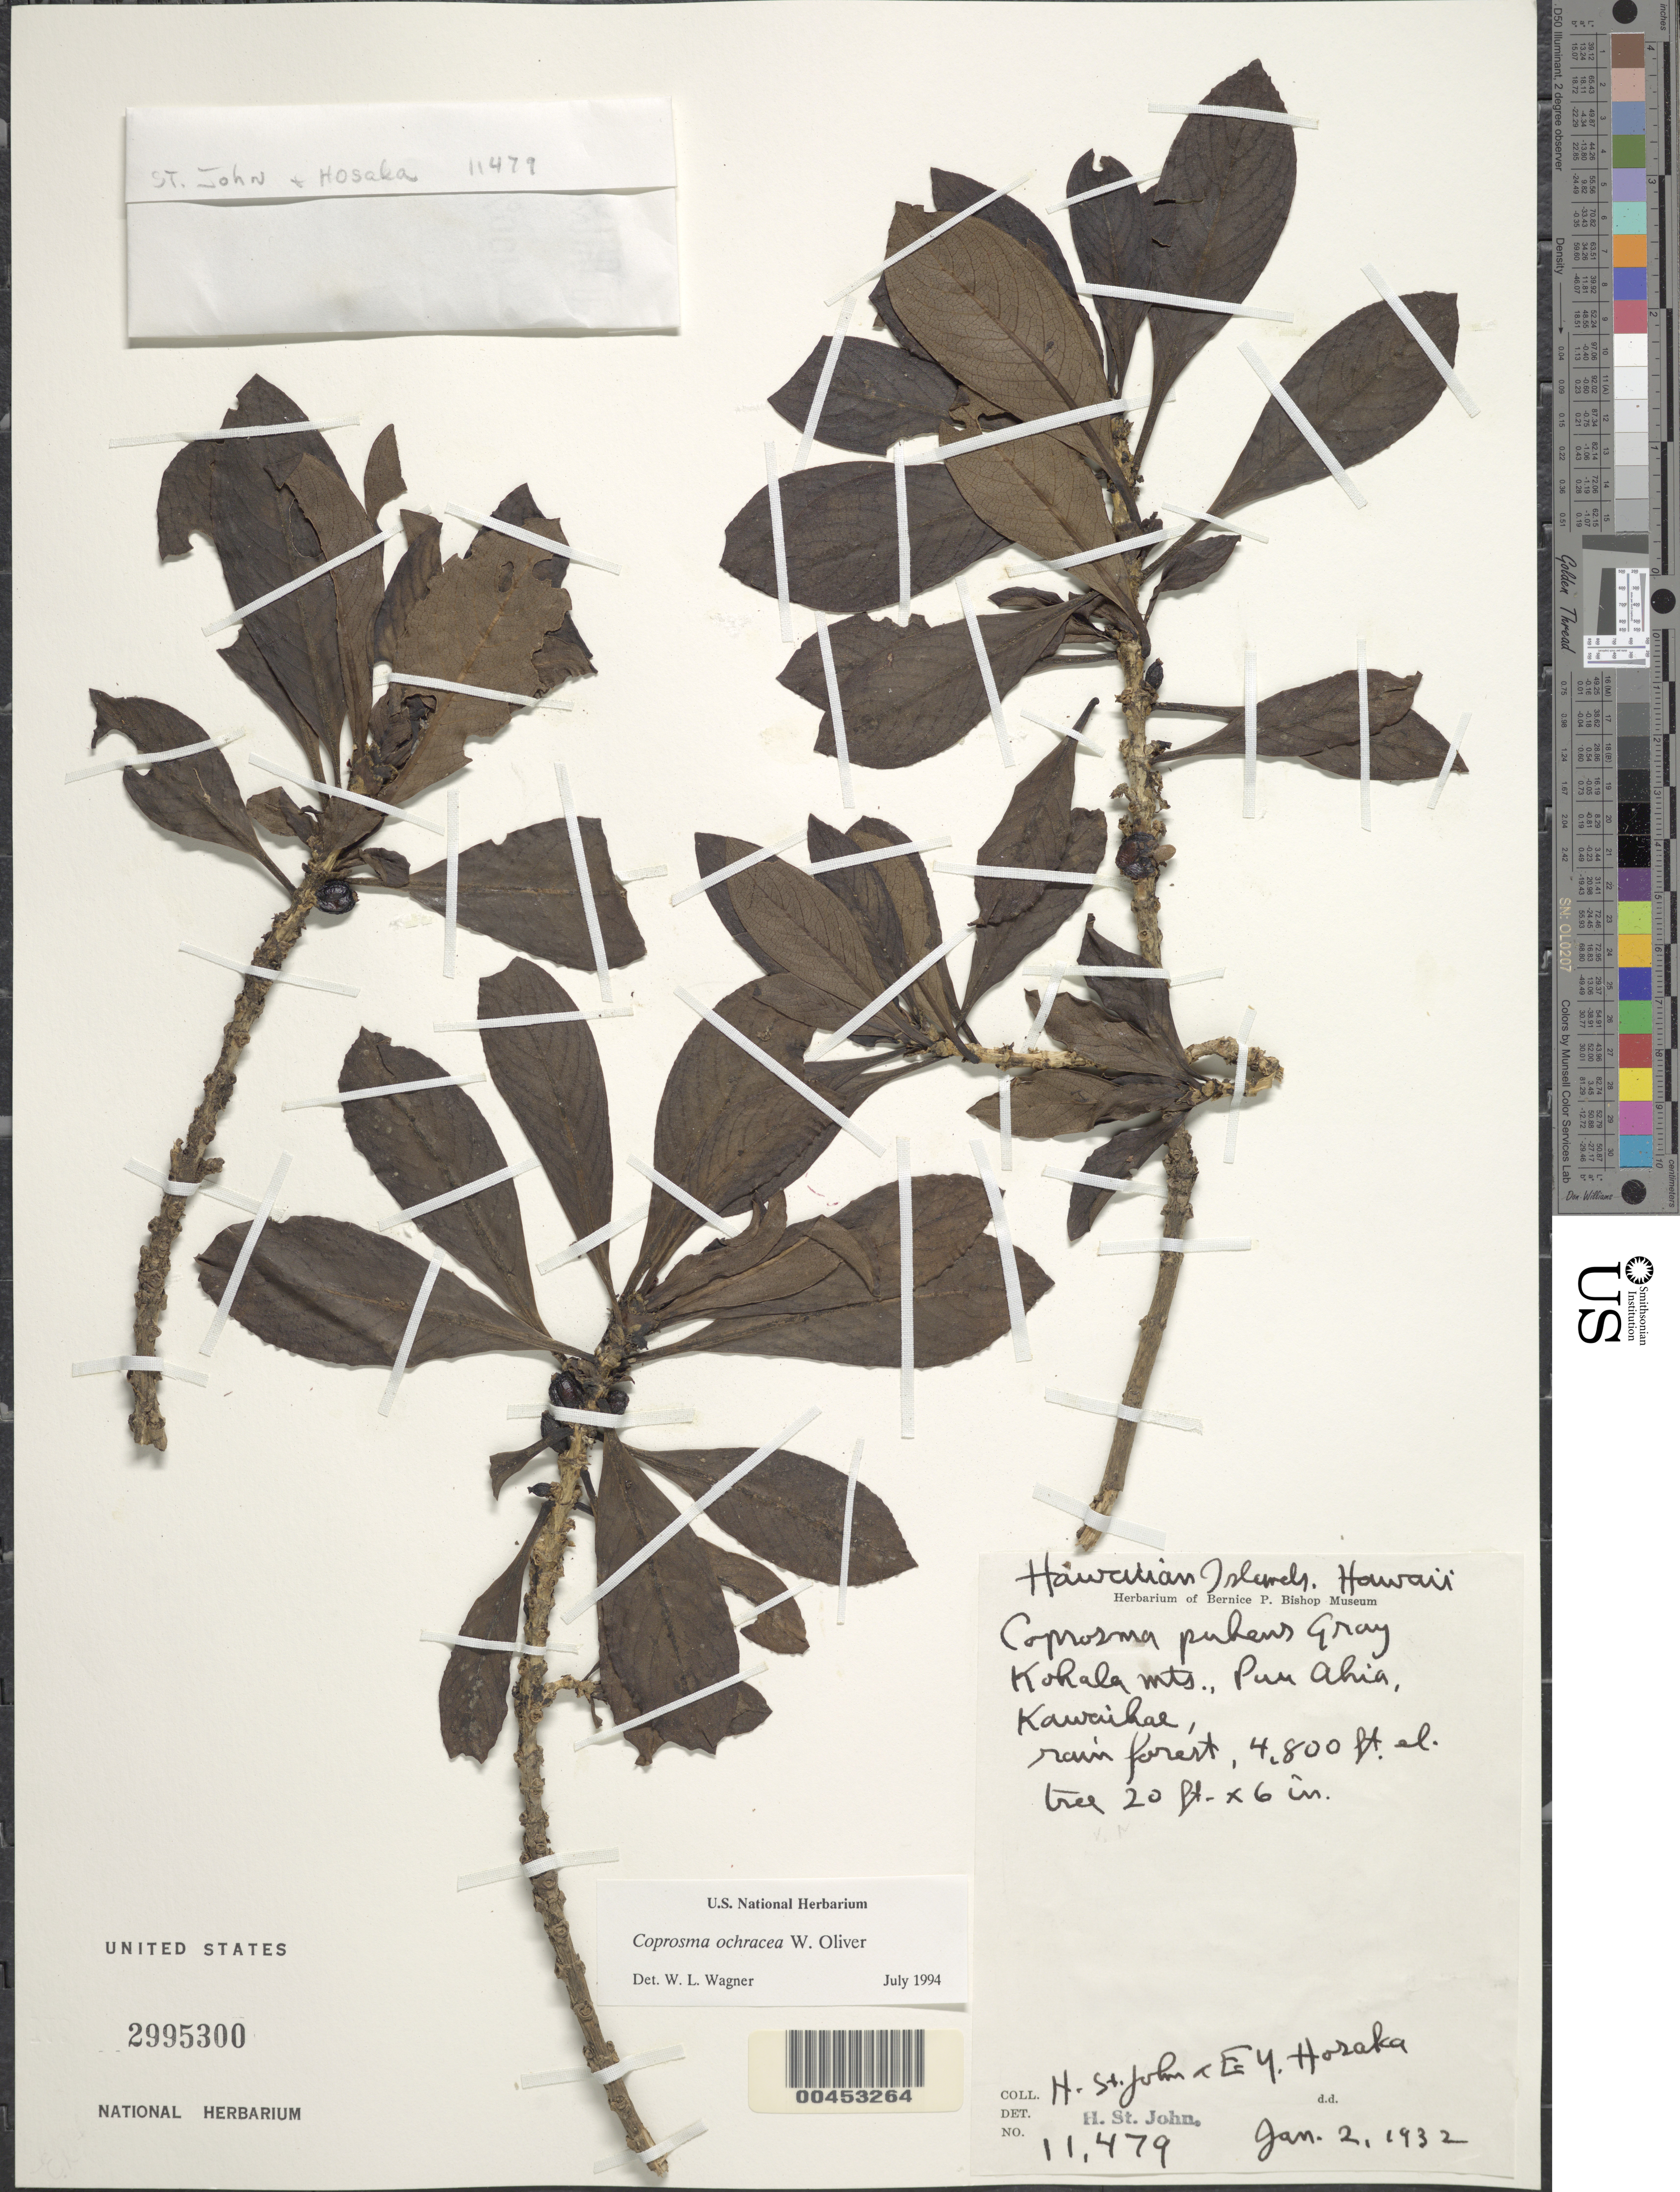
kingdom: Plantae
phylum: Tracheophyta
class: Magnoliopsida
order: Gentianales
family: Rubiaceae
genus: Coprosma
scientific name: Coprosma ochracea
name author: W.R.B. Oliv.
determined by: Wagner, W. L., (BOT), Smithsonian Institution - National Museum of Natural History (UNITED STATES)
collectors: H. St. John & E. Y. Hosaka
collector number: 11479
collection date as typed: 2 Jan 1932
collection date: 1932-01-02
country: United States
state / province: Hawaii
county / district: Hawaii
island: Hawaii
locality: Kohala Mts, Puu Ahia, Kawaihae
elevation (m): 1463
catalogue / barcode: US 2995300